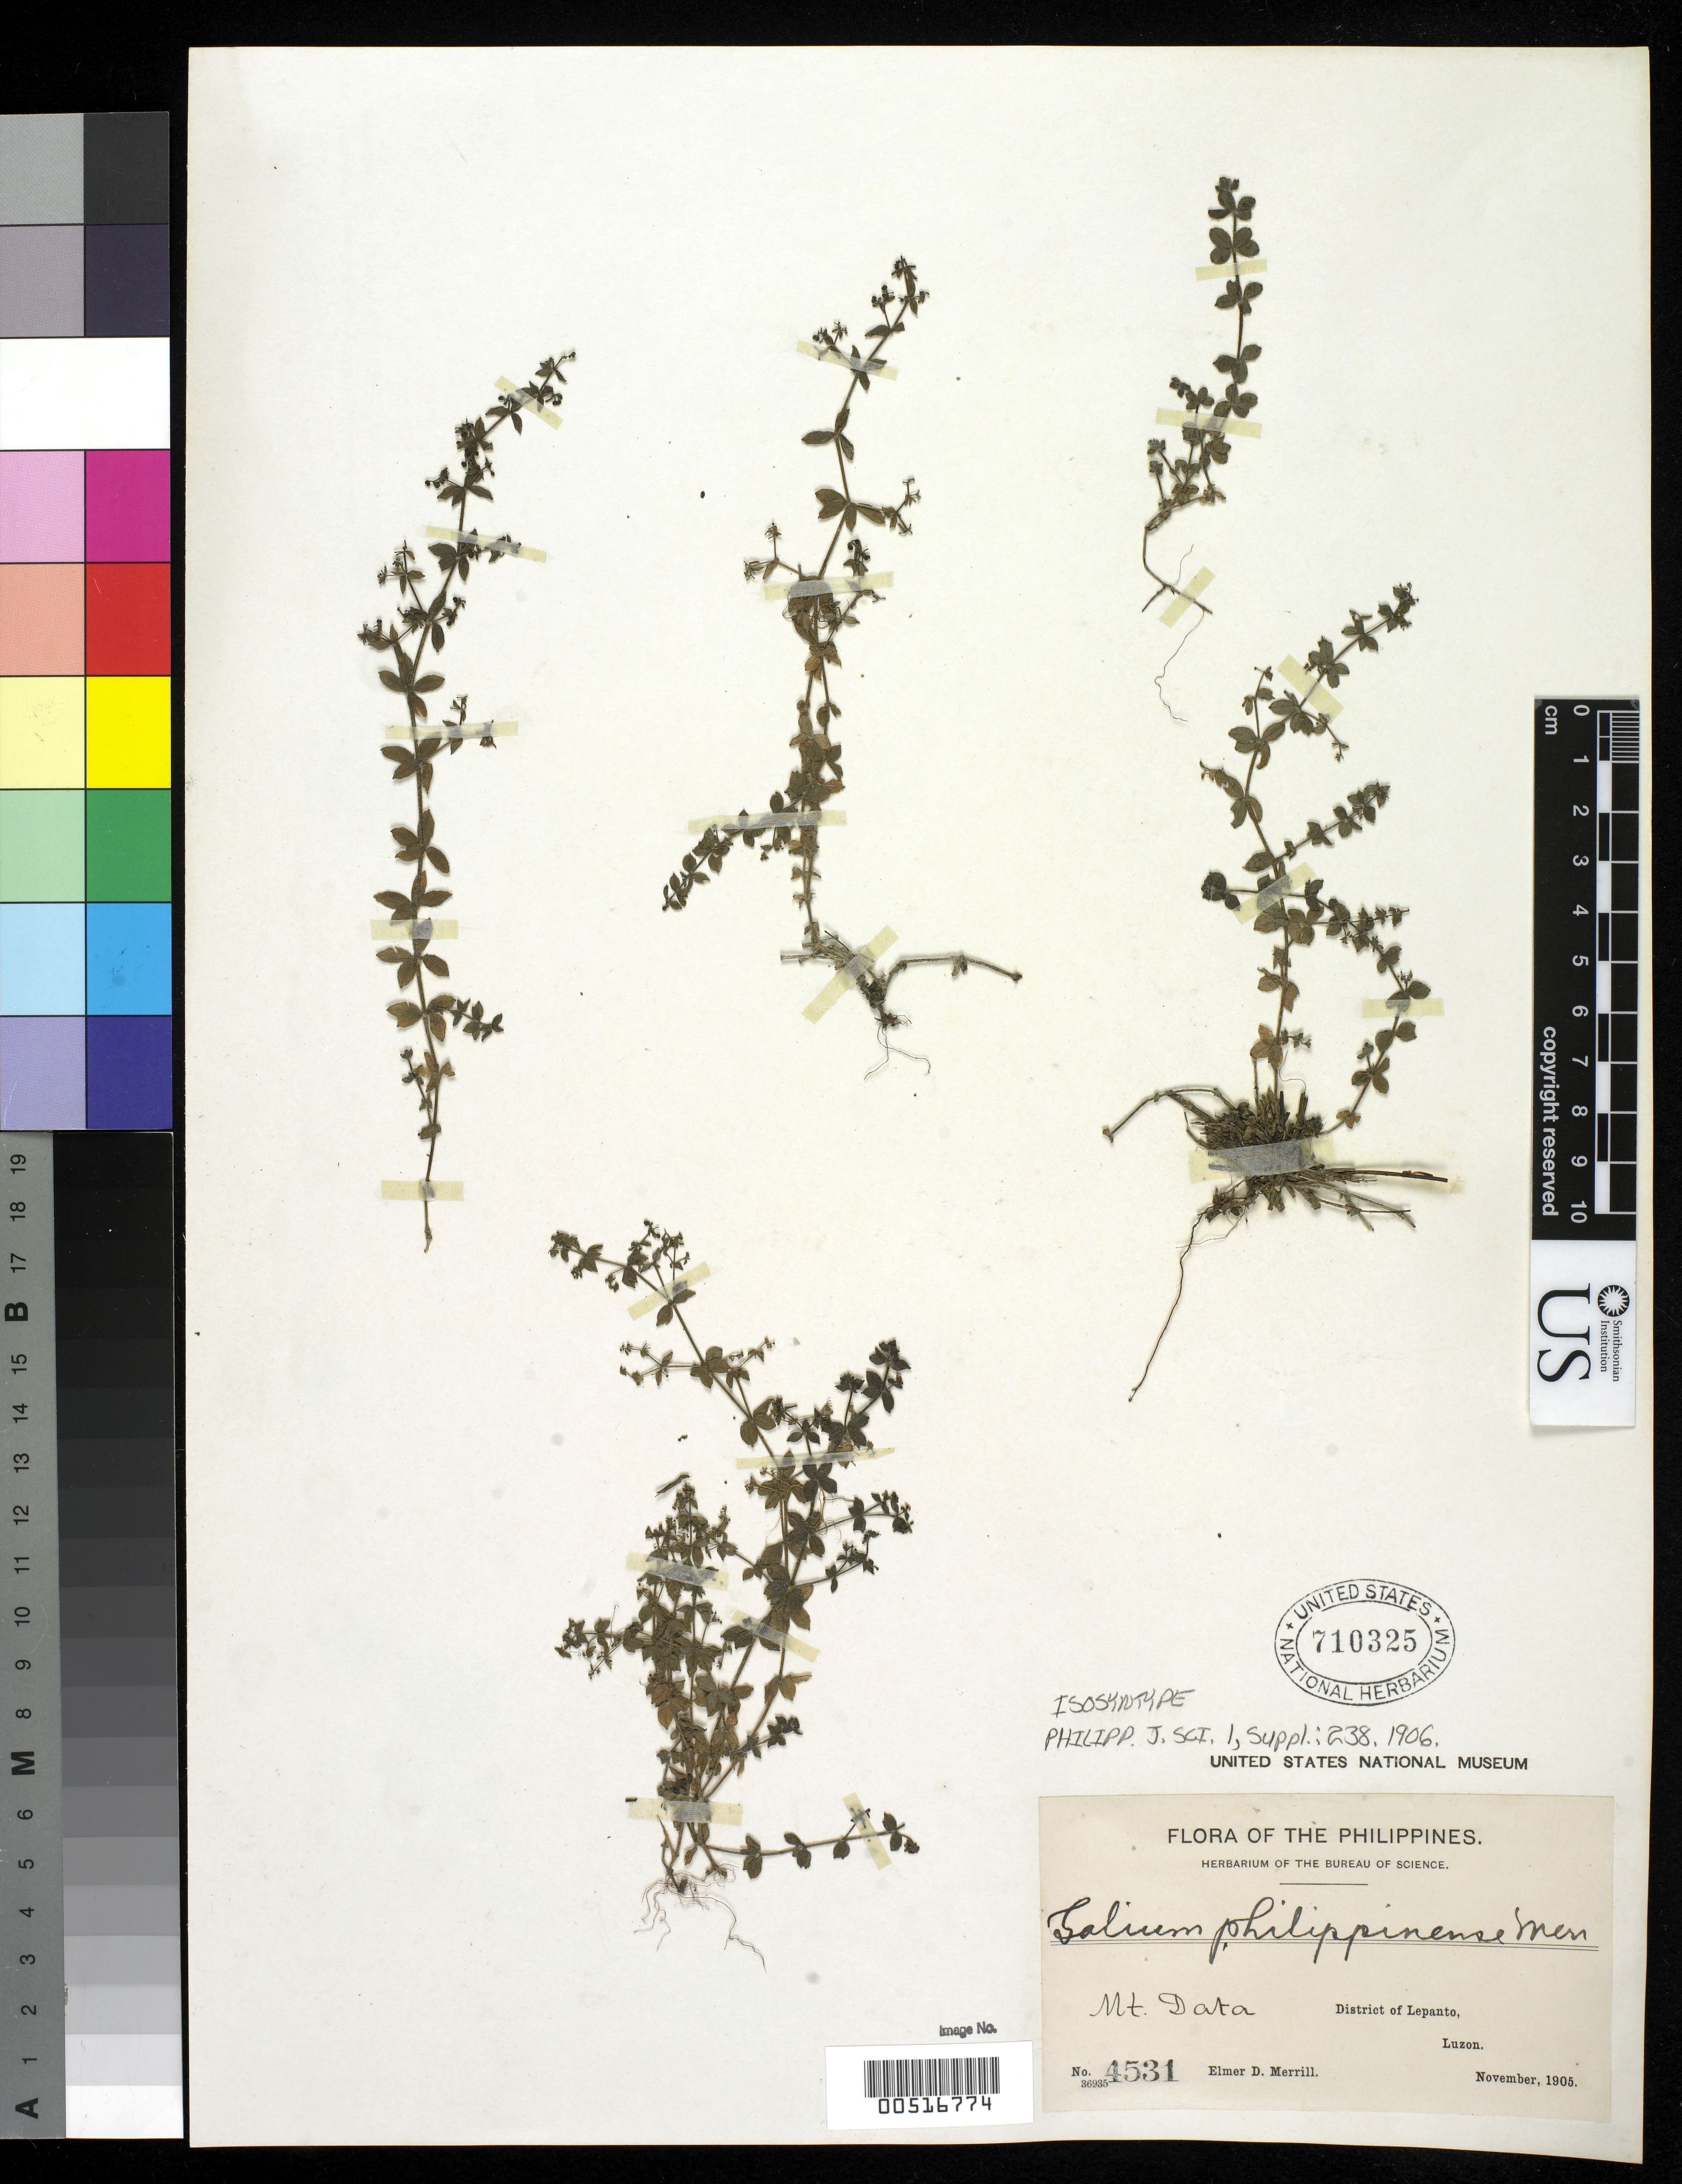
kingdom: Plantae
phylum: Tracheophyta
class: Magnoliopsida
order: Gentianales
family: Rubiaceae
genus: Galium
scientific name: Galium philippinense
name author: Merr.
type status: Isosyntype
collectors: E. D. Merrill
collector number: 4531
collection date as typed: Nov 1905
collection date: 1905-11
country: Philippines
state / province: Cordillera (Administrative Region)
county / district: Mountain province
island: Luzon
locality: Lepanto, Mt. Data.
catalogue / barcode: US 710325